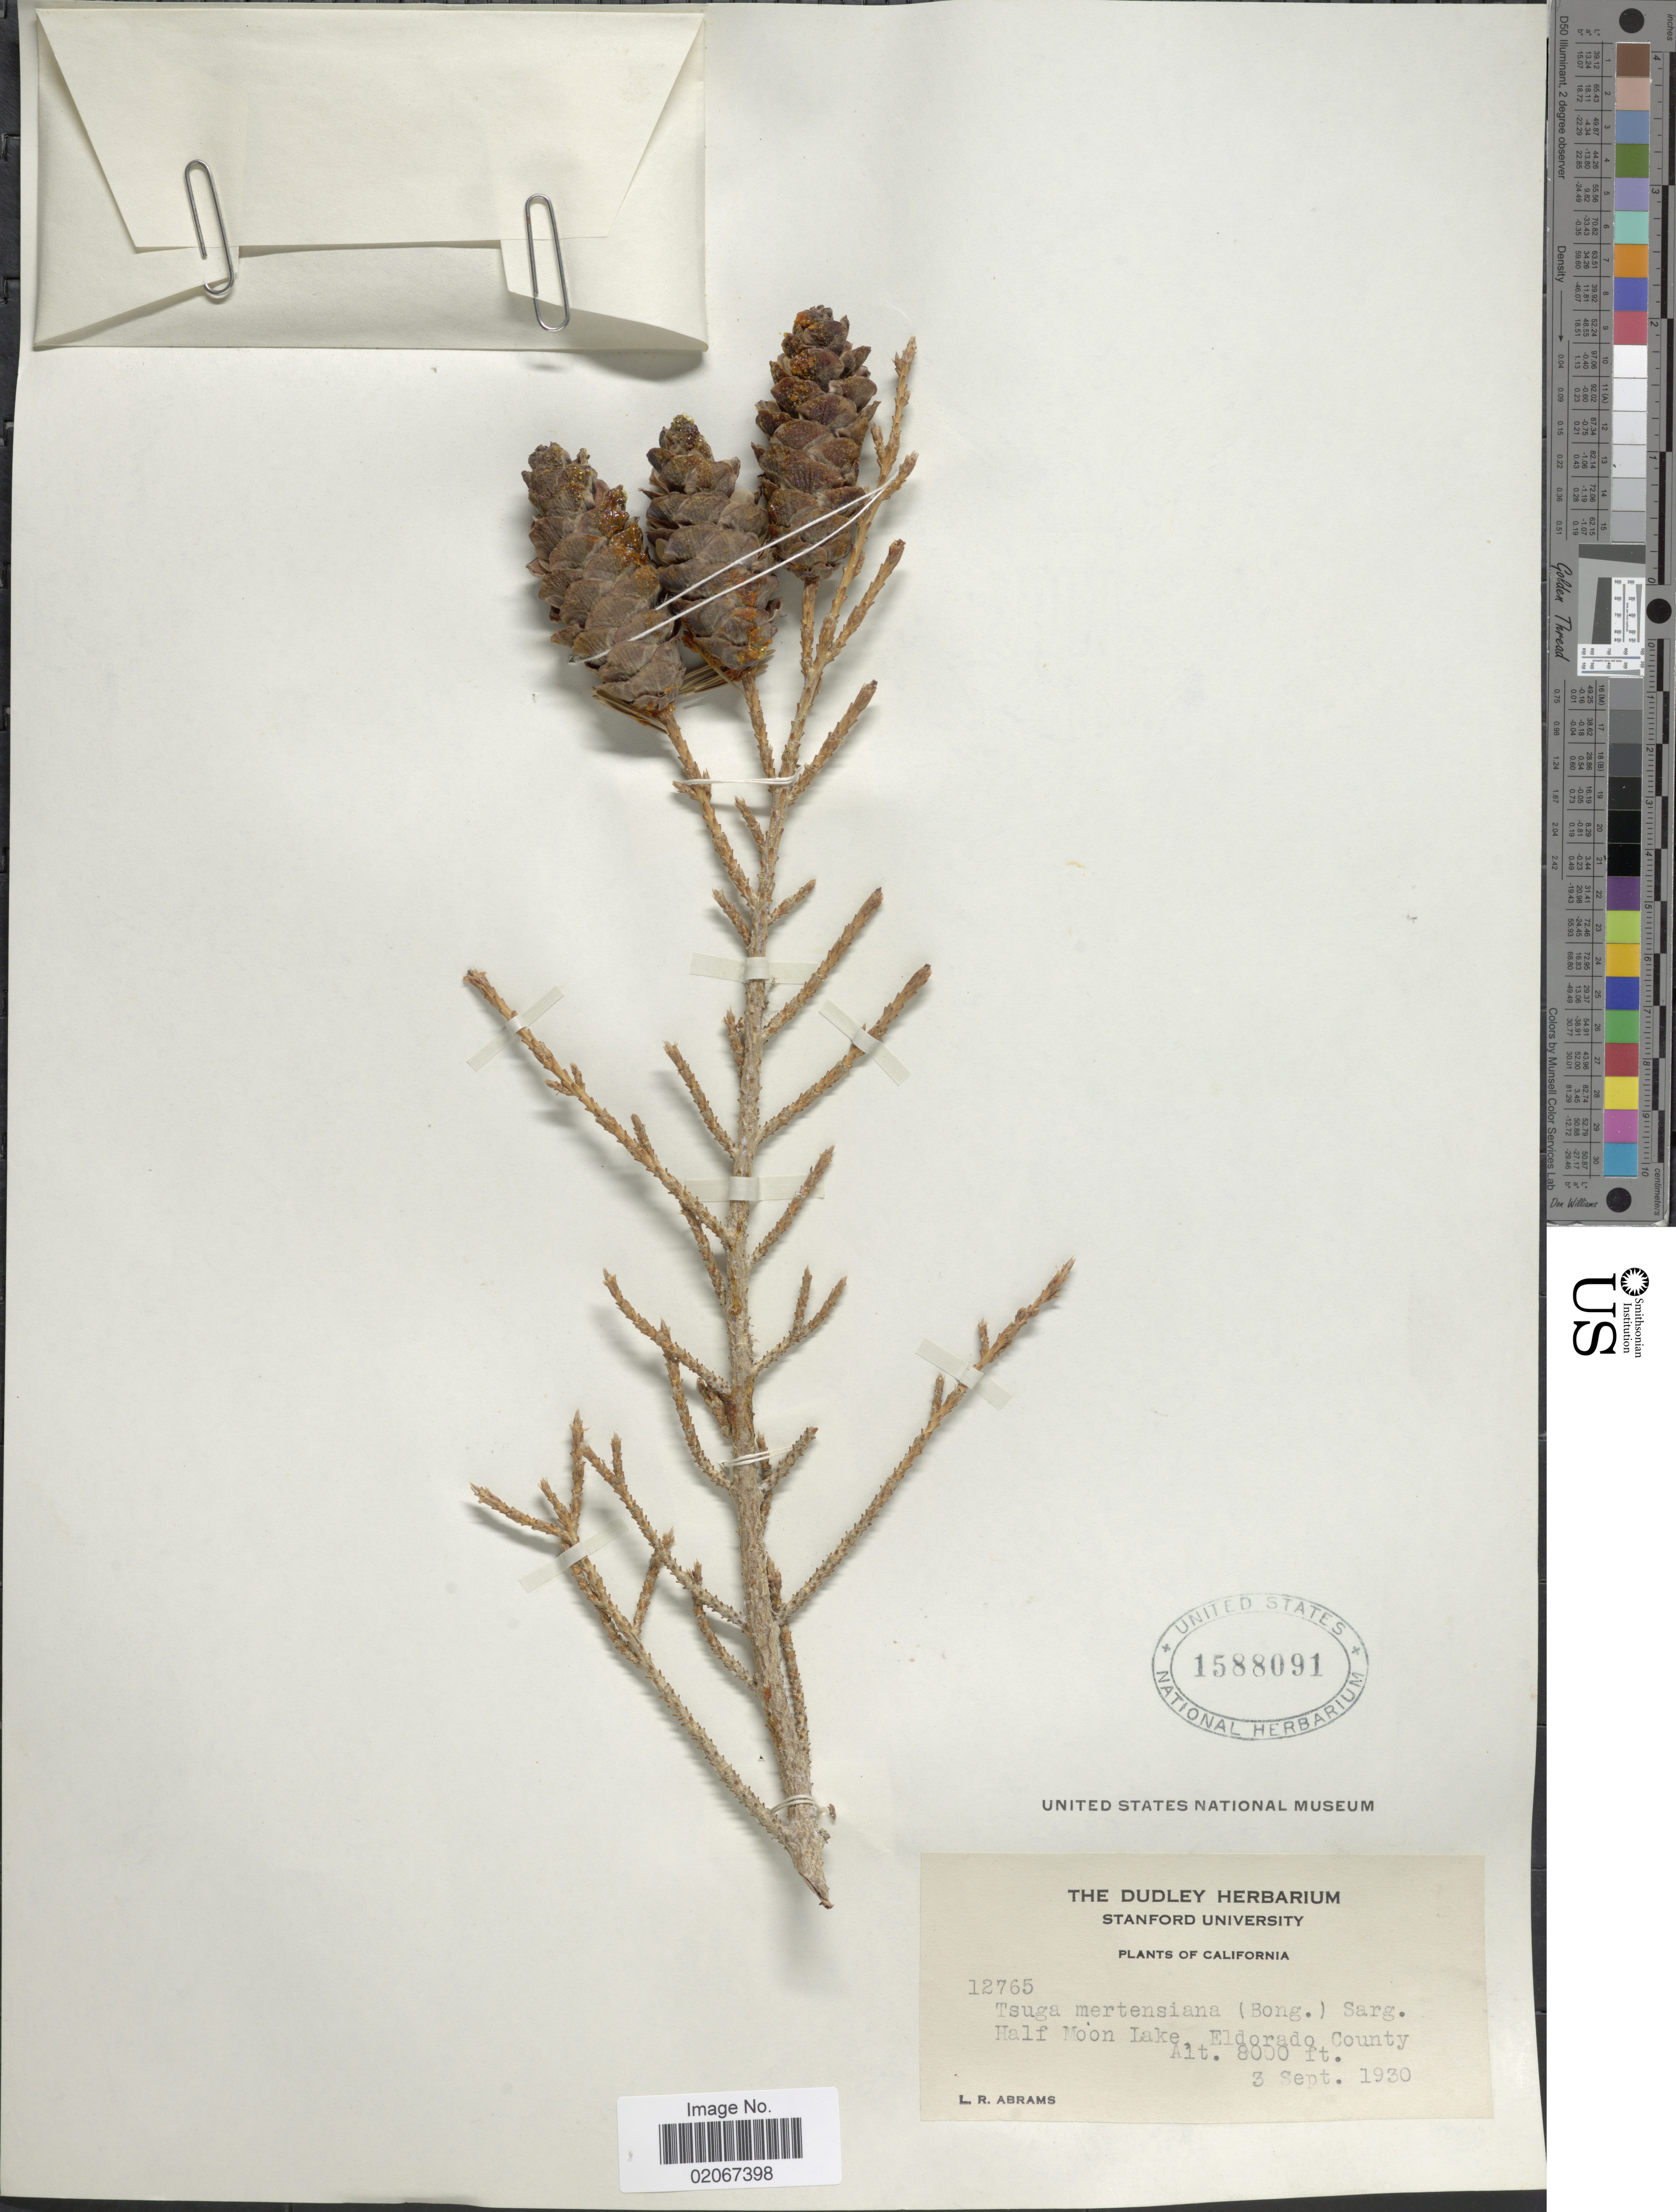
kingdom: Plantae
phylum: Tracheophyta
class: Pinopsida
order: Pinales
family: Pinaceae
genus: Tsuga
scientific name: Tsuga mertensiana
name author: (Bong.) Carrière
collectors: L. Abrams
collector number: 12765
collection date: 1930-09-03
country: United States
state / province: California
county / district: El Dorado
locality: Half Moon Lake, Eldorado County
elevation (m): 2438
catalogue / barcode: US 1588091